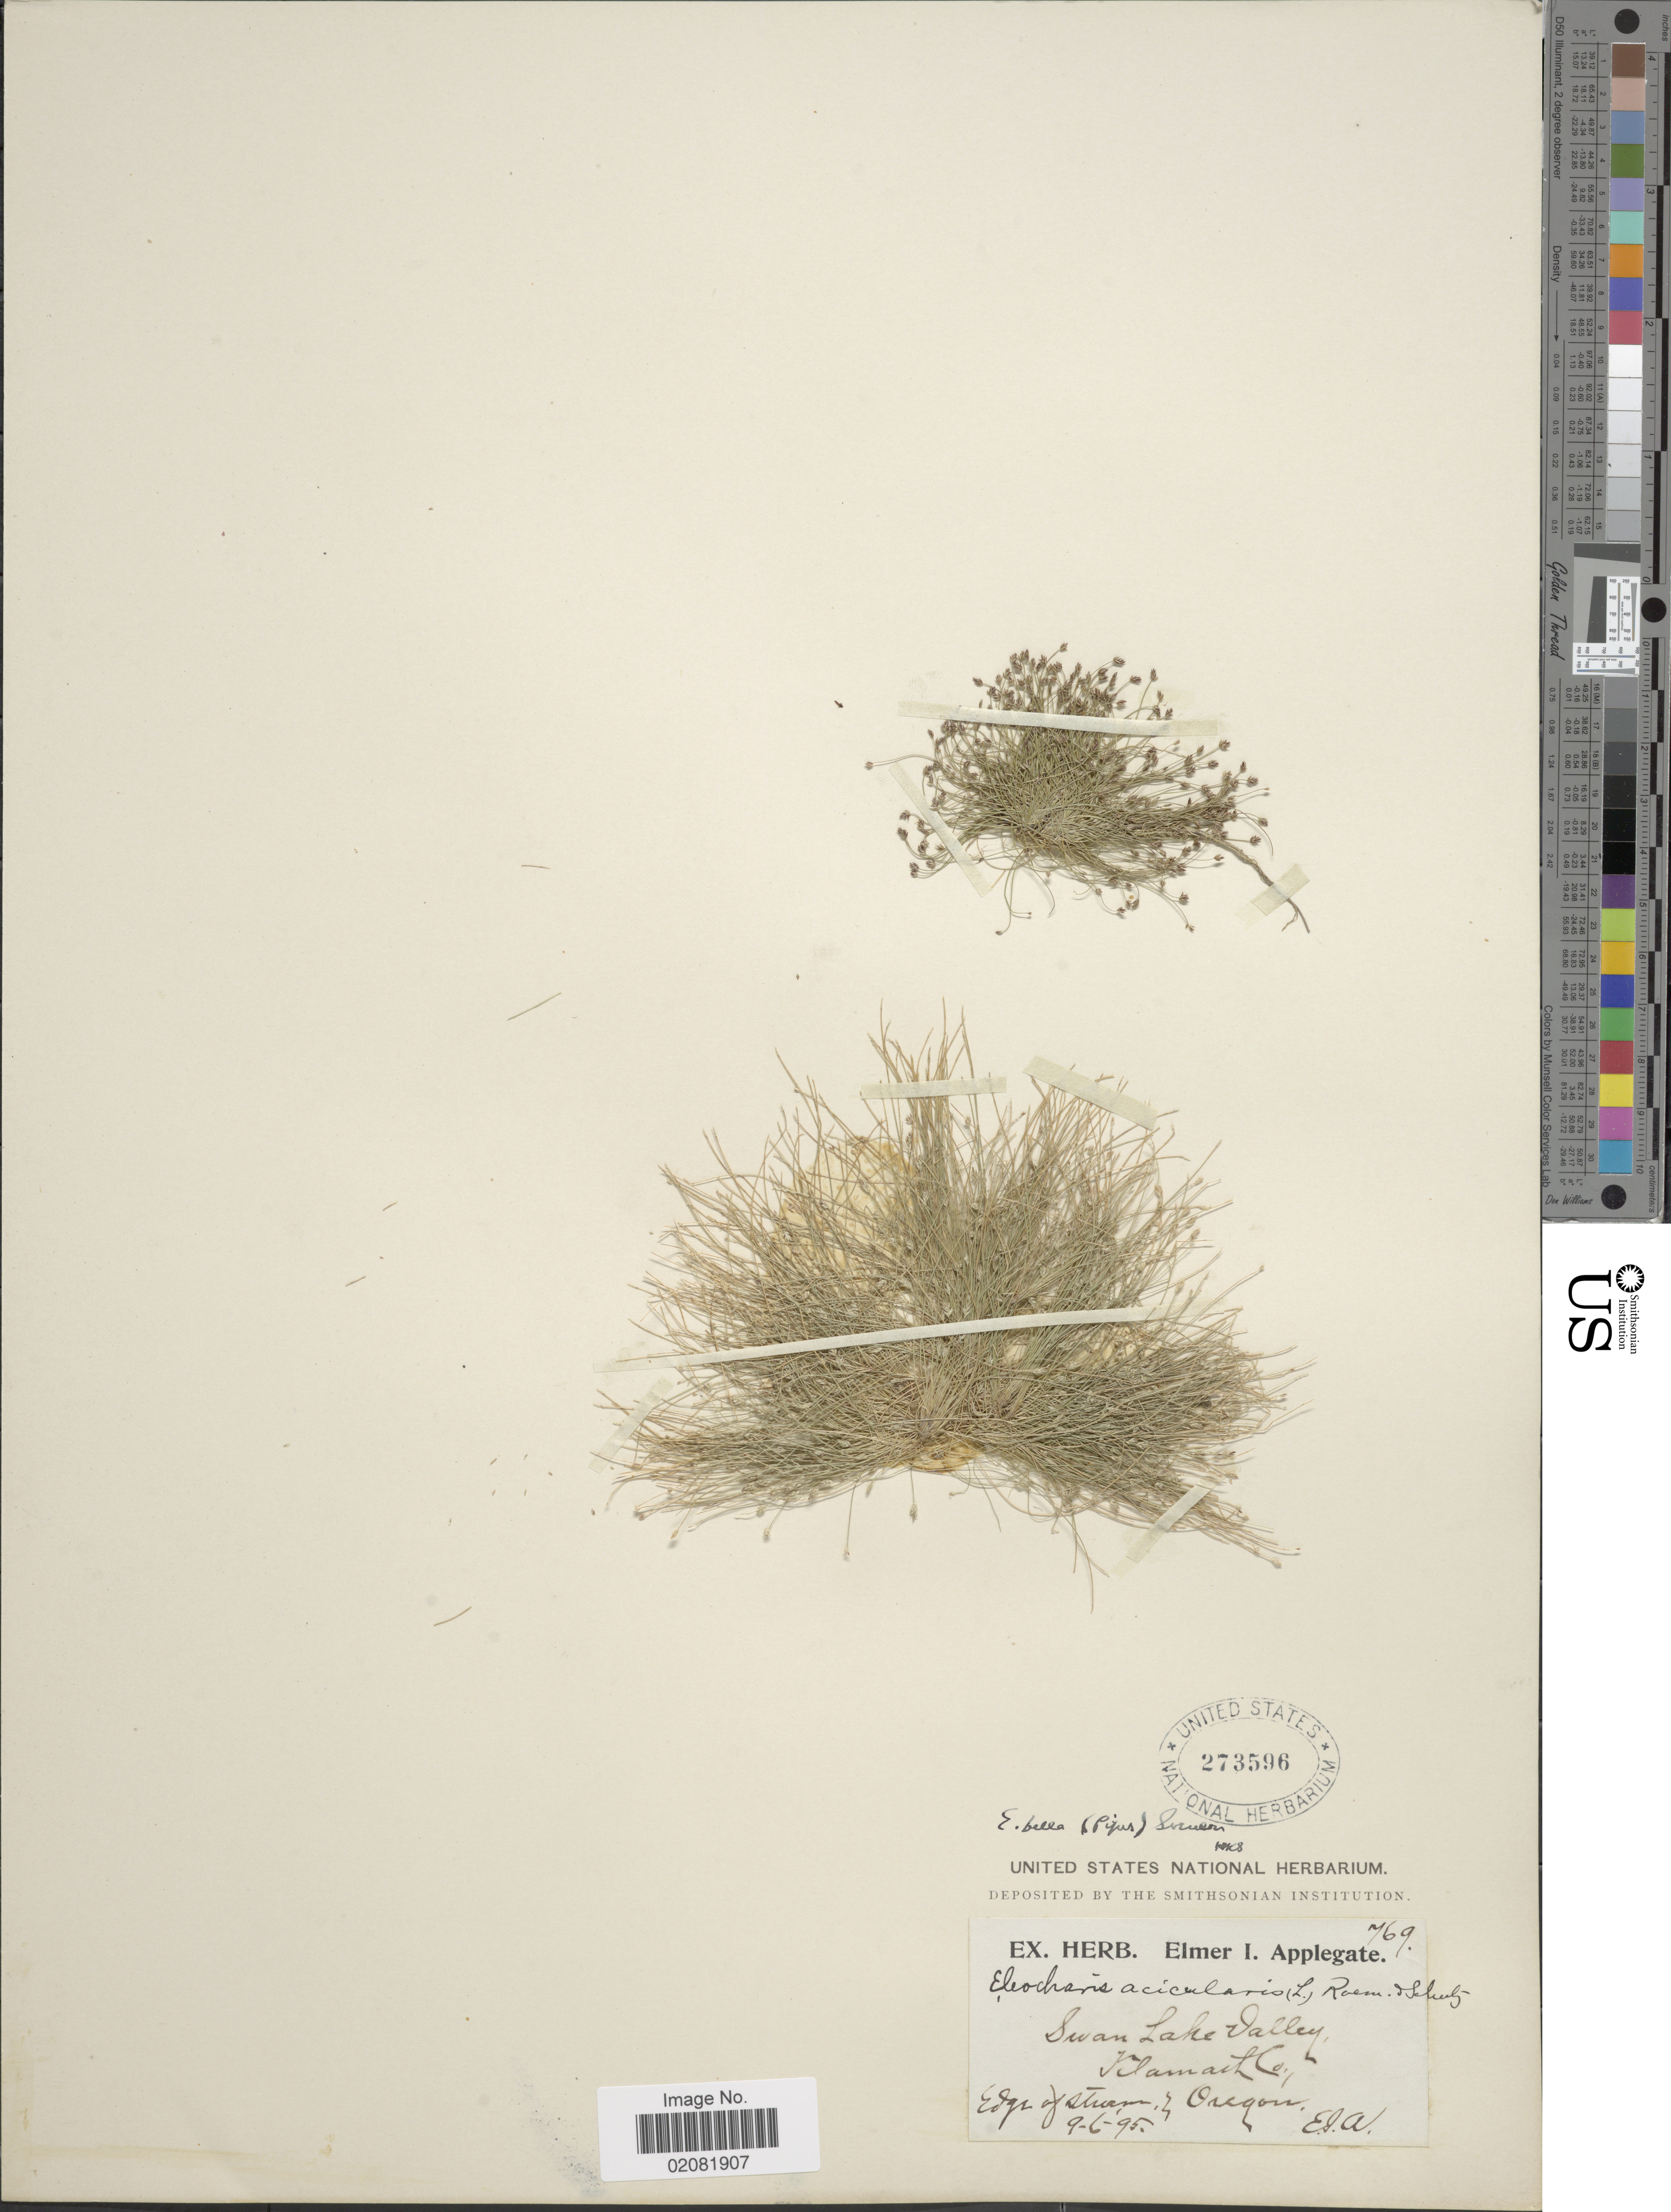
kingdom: Plantae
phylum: Tracheophyta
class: Liliopsida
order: Poales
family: Cyperaceae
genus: Eleocharis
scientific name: Eleocharis bella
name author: (Piper) Svenson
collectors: E. I. Applegate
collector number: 769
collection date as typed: Transcribed d/m/y: 6/9/95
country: United States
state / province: Oregon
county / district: Klamath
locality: Klamath Co. Swan Lake Valley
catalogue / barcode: US 273596